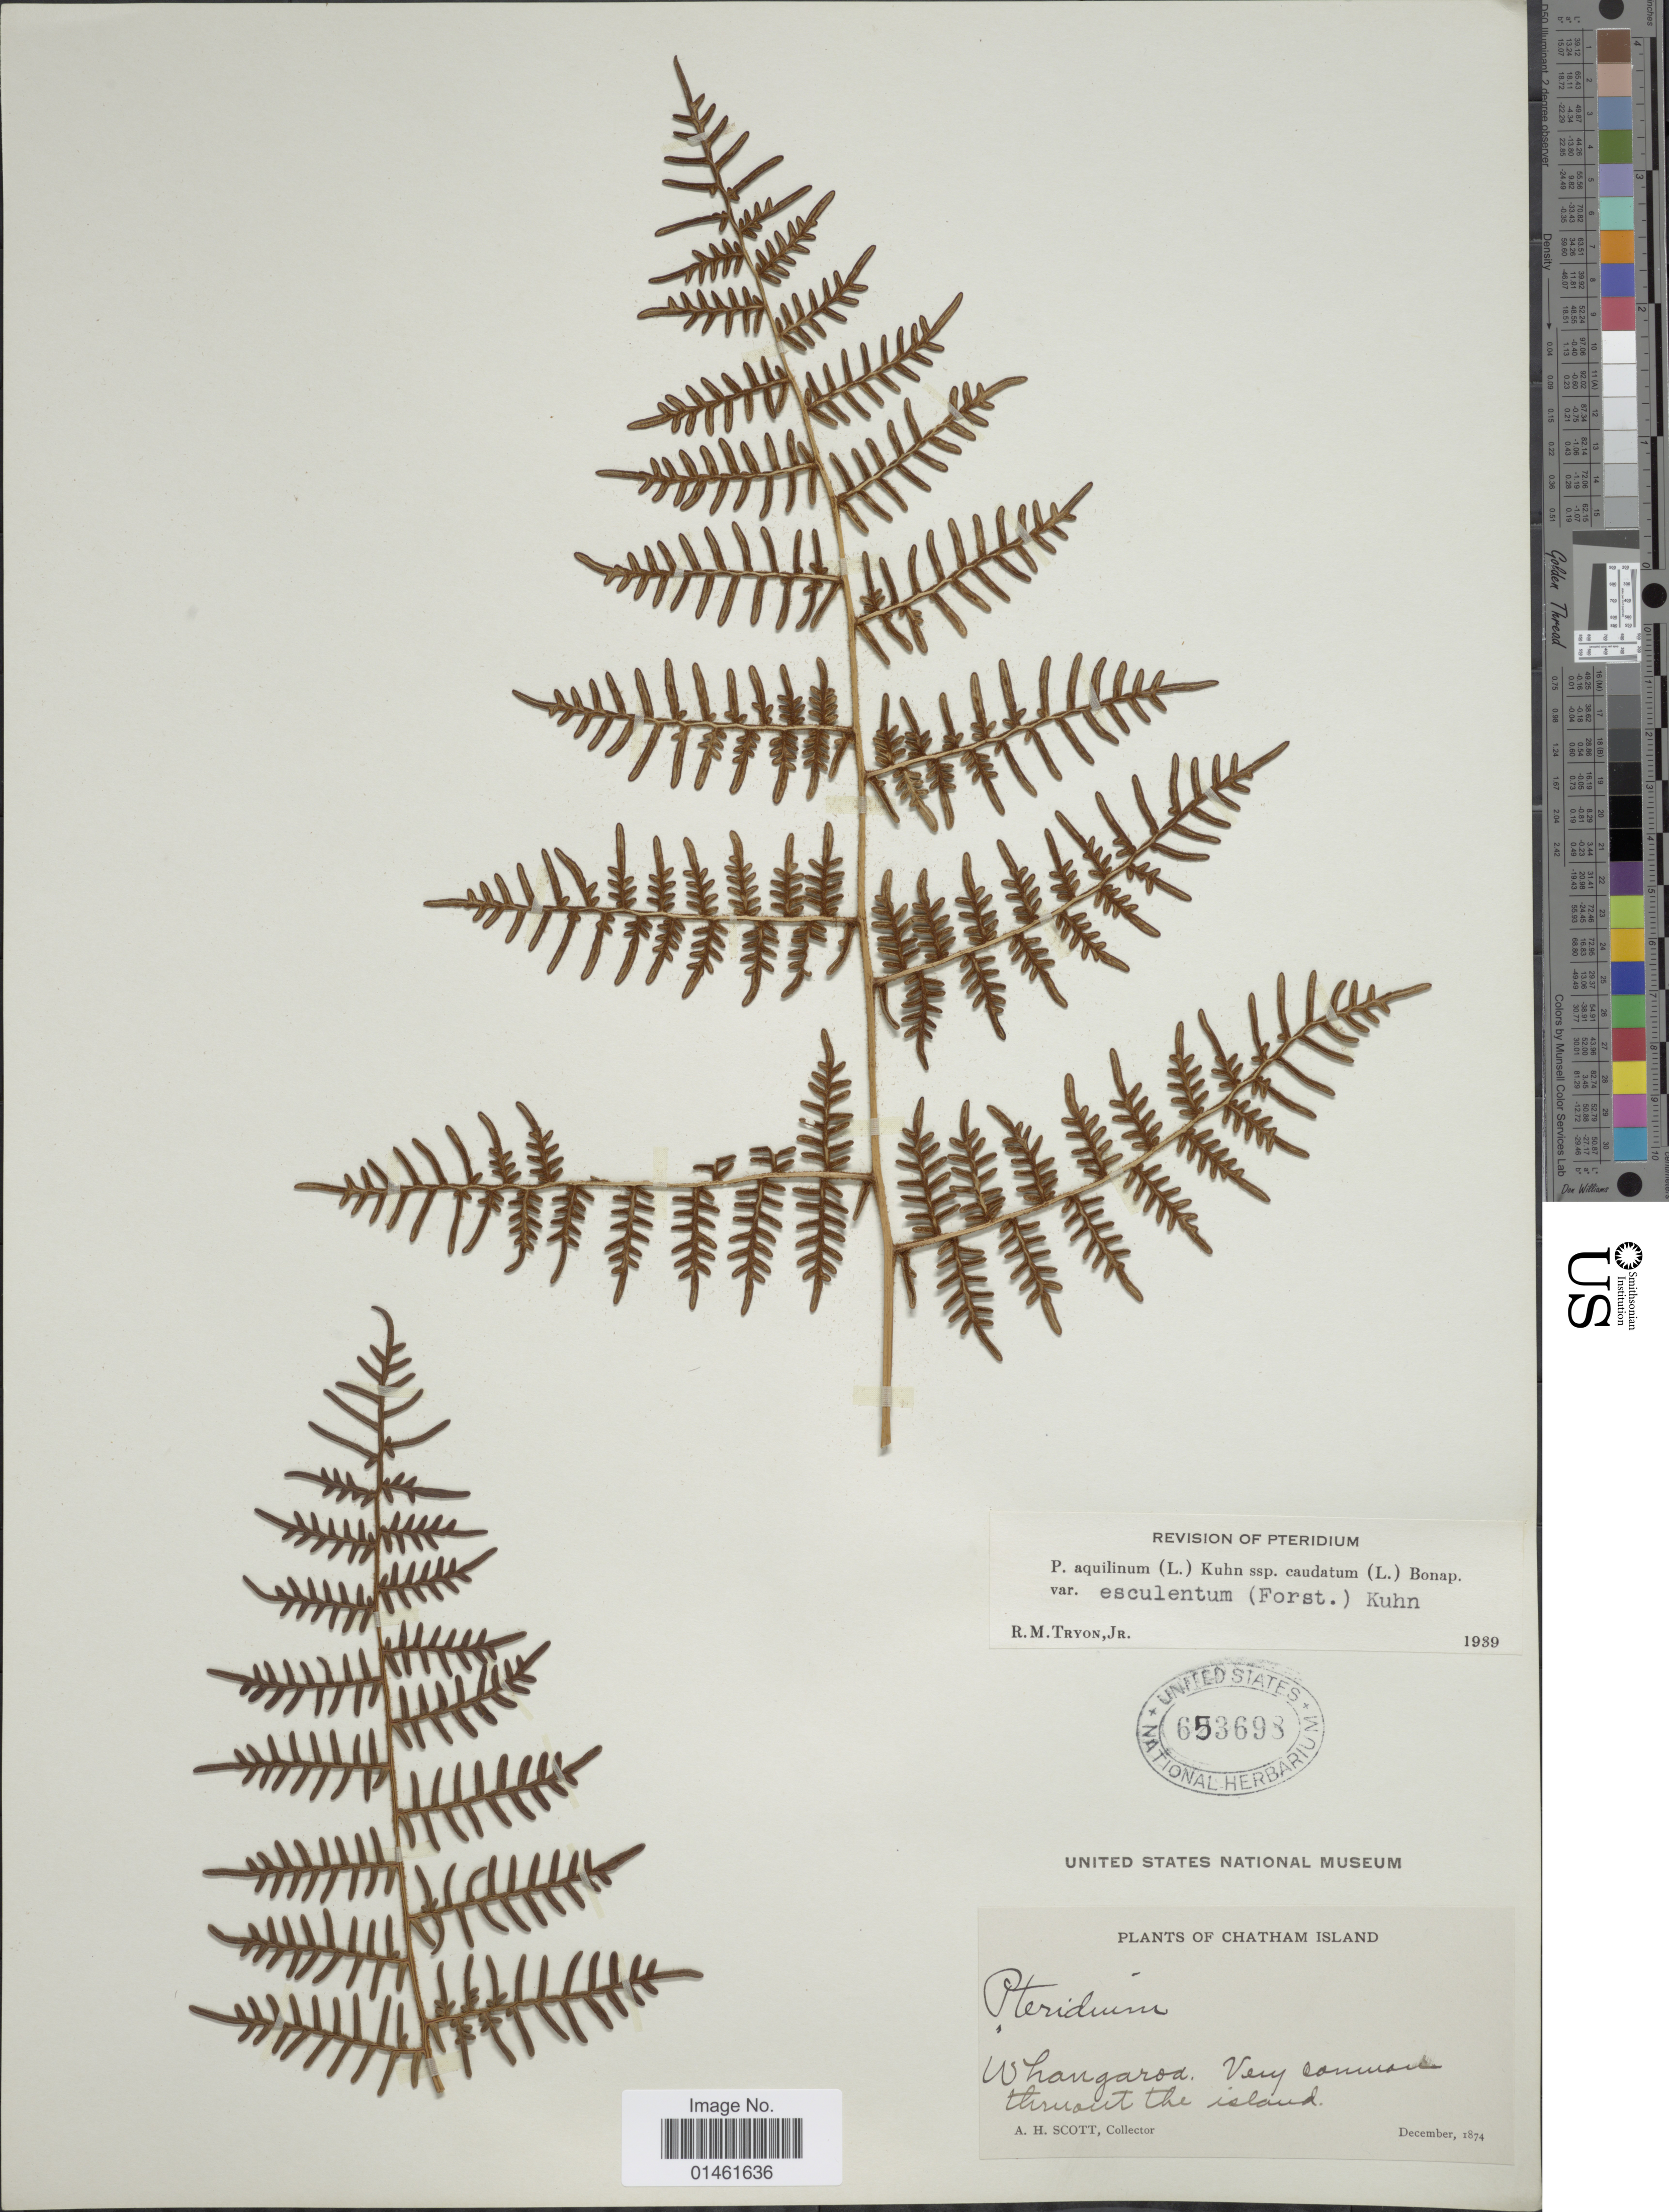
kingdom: Plantae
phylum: Tracheophyta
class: Polypodiopsida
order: Polypodiales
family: Dennstaedtiaceae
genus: Pteridium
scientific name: Pteridium esculentum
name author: (G. Forst.) Cockayne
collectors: A. H. Scott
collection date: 1874-12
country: New Zealand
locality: Chatham Island, Whangarao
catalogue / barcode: US 653698